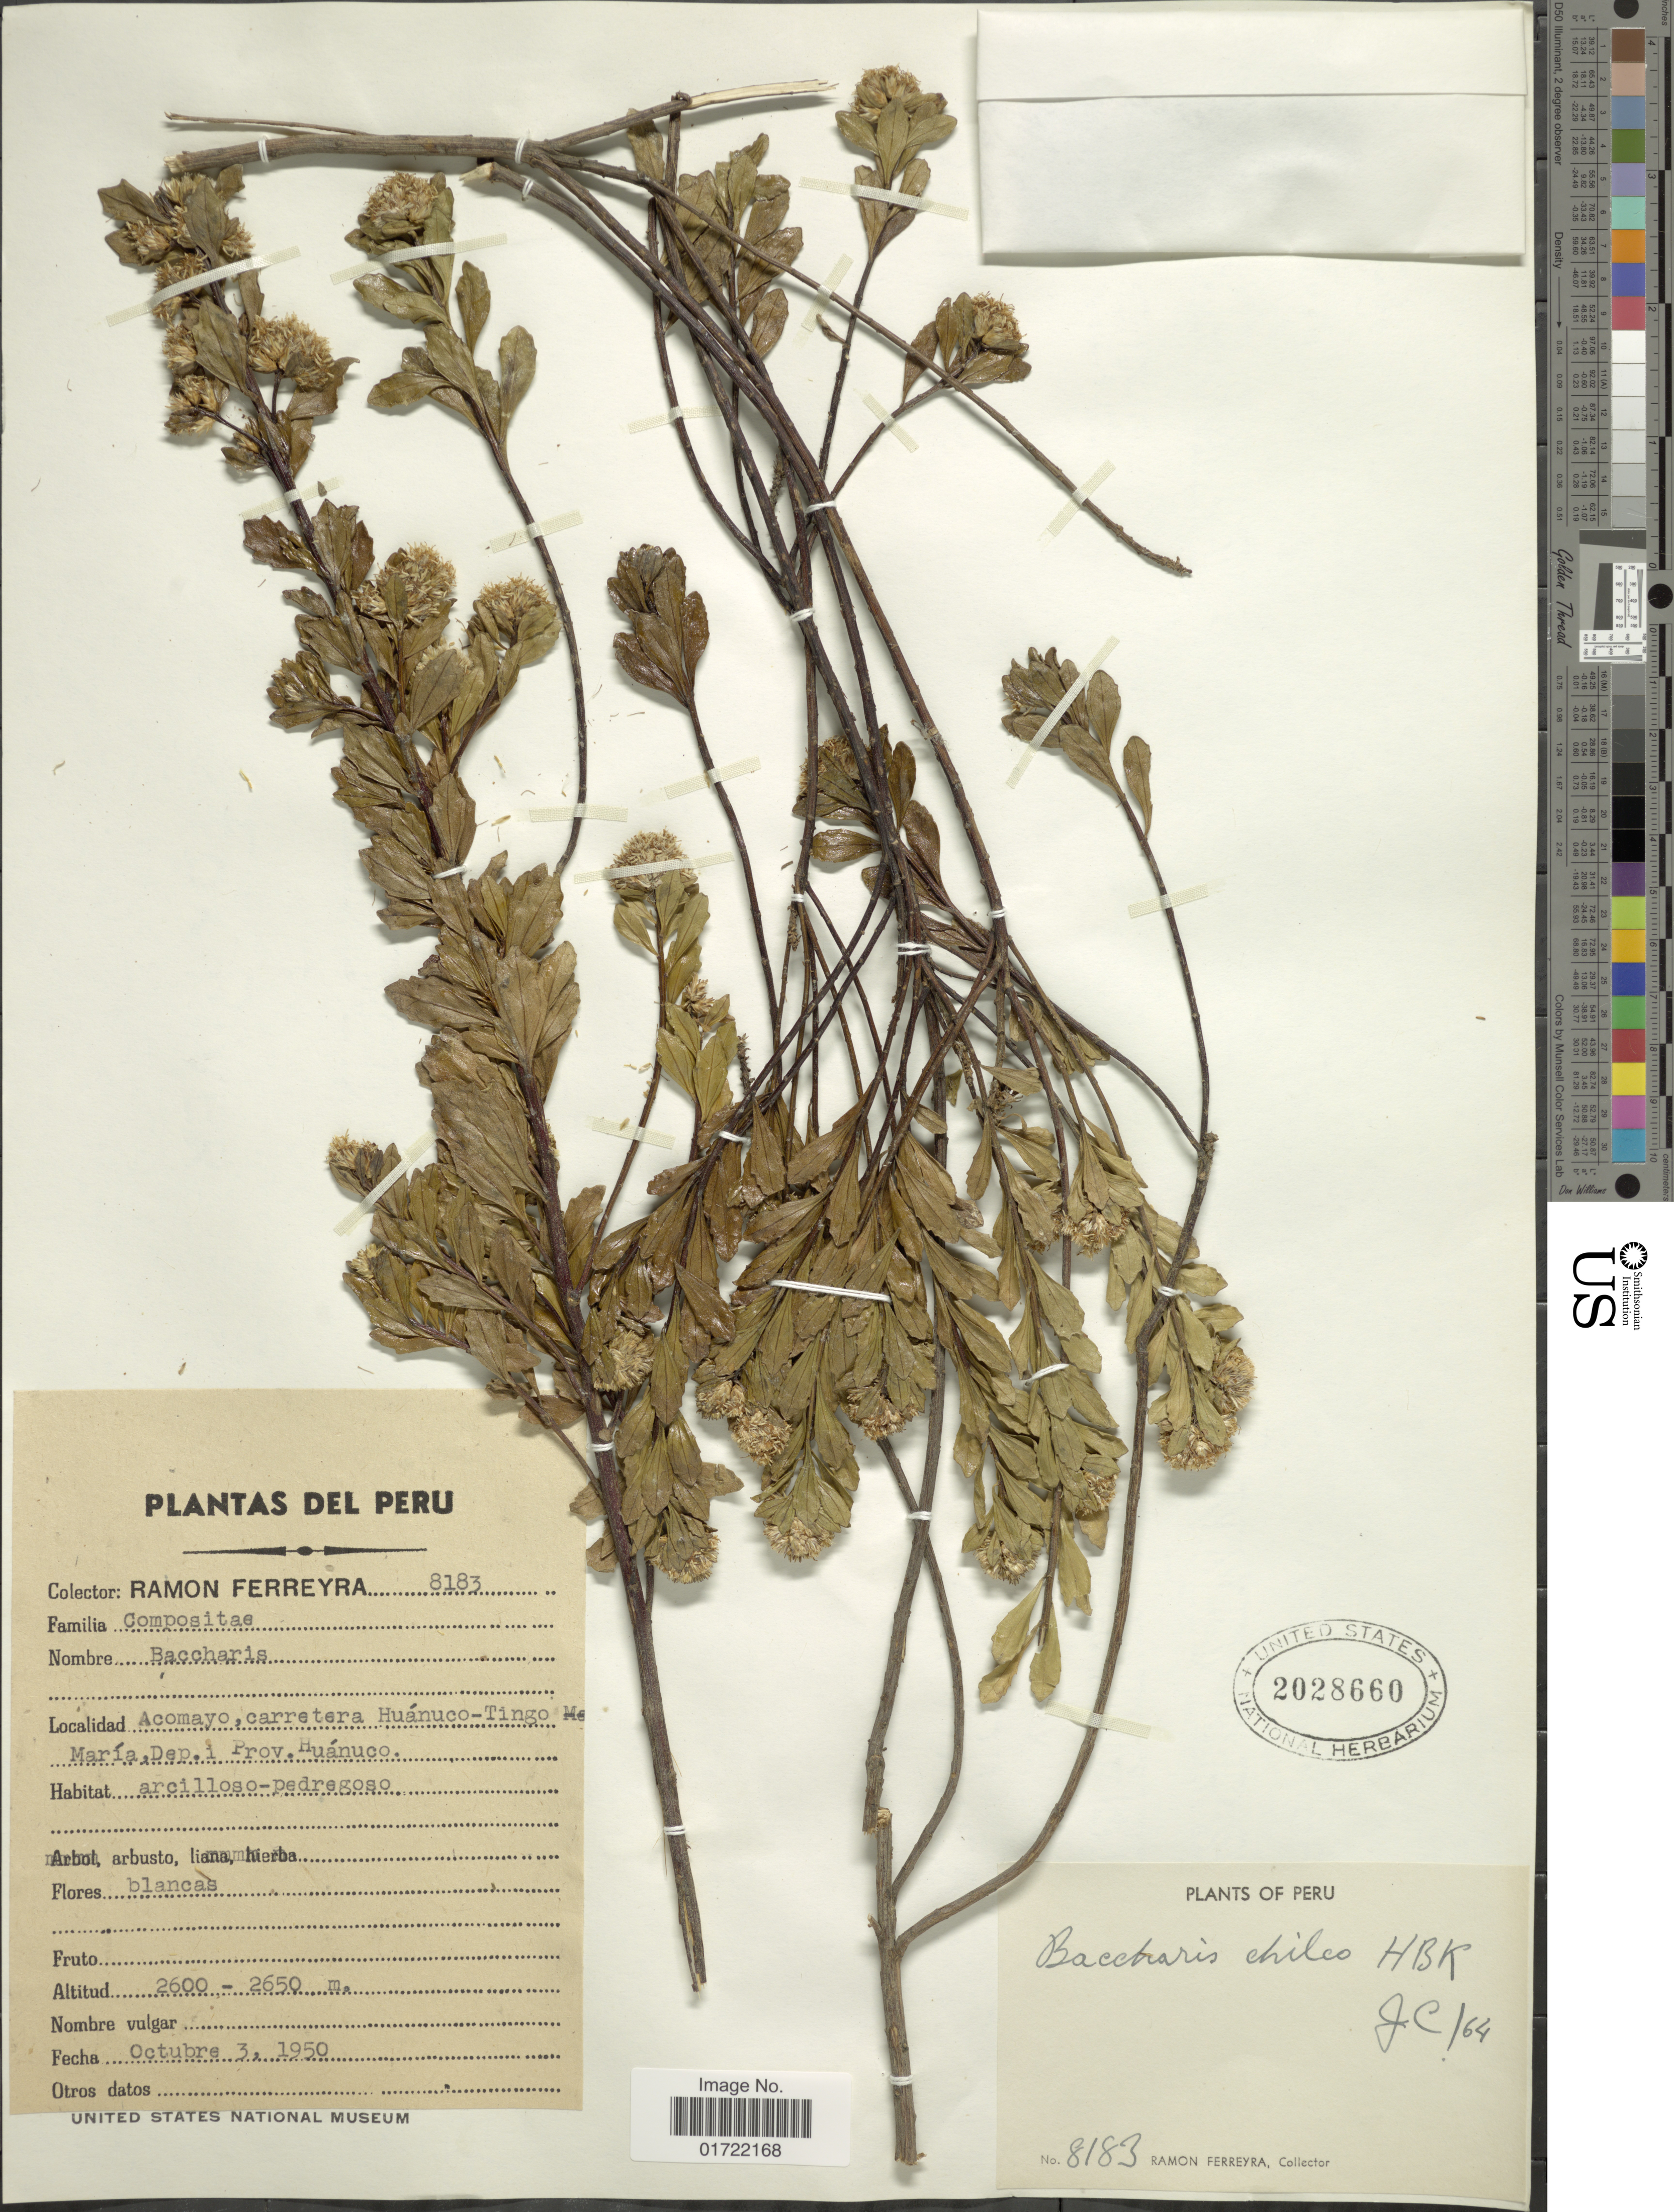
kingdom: Plantae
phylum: Tracheophyta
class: Magnoliopsida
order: Asterales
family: Asteraceae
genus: Baccharis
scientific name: Baccharis chilco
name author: Kunth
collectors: R. A. Ferreyra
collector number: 8183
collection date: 1950-10-03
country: Peru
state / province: Huánuco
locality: Acomayo, carretera Huanuco-Tingo, Maria, Dep., Prov. Huanuco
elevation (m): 2600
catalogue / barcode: US 2028660